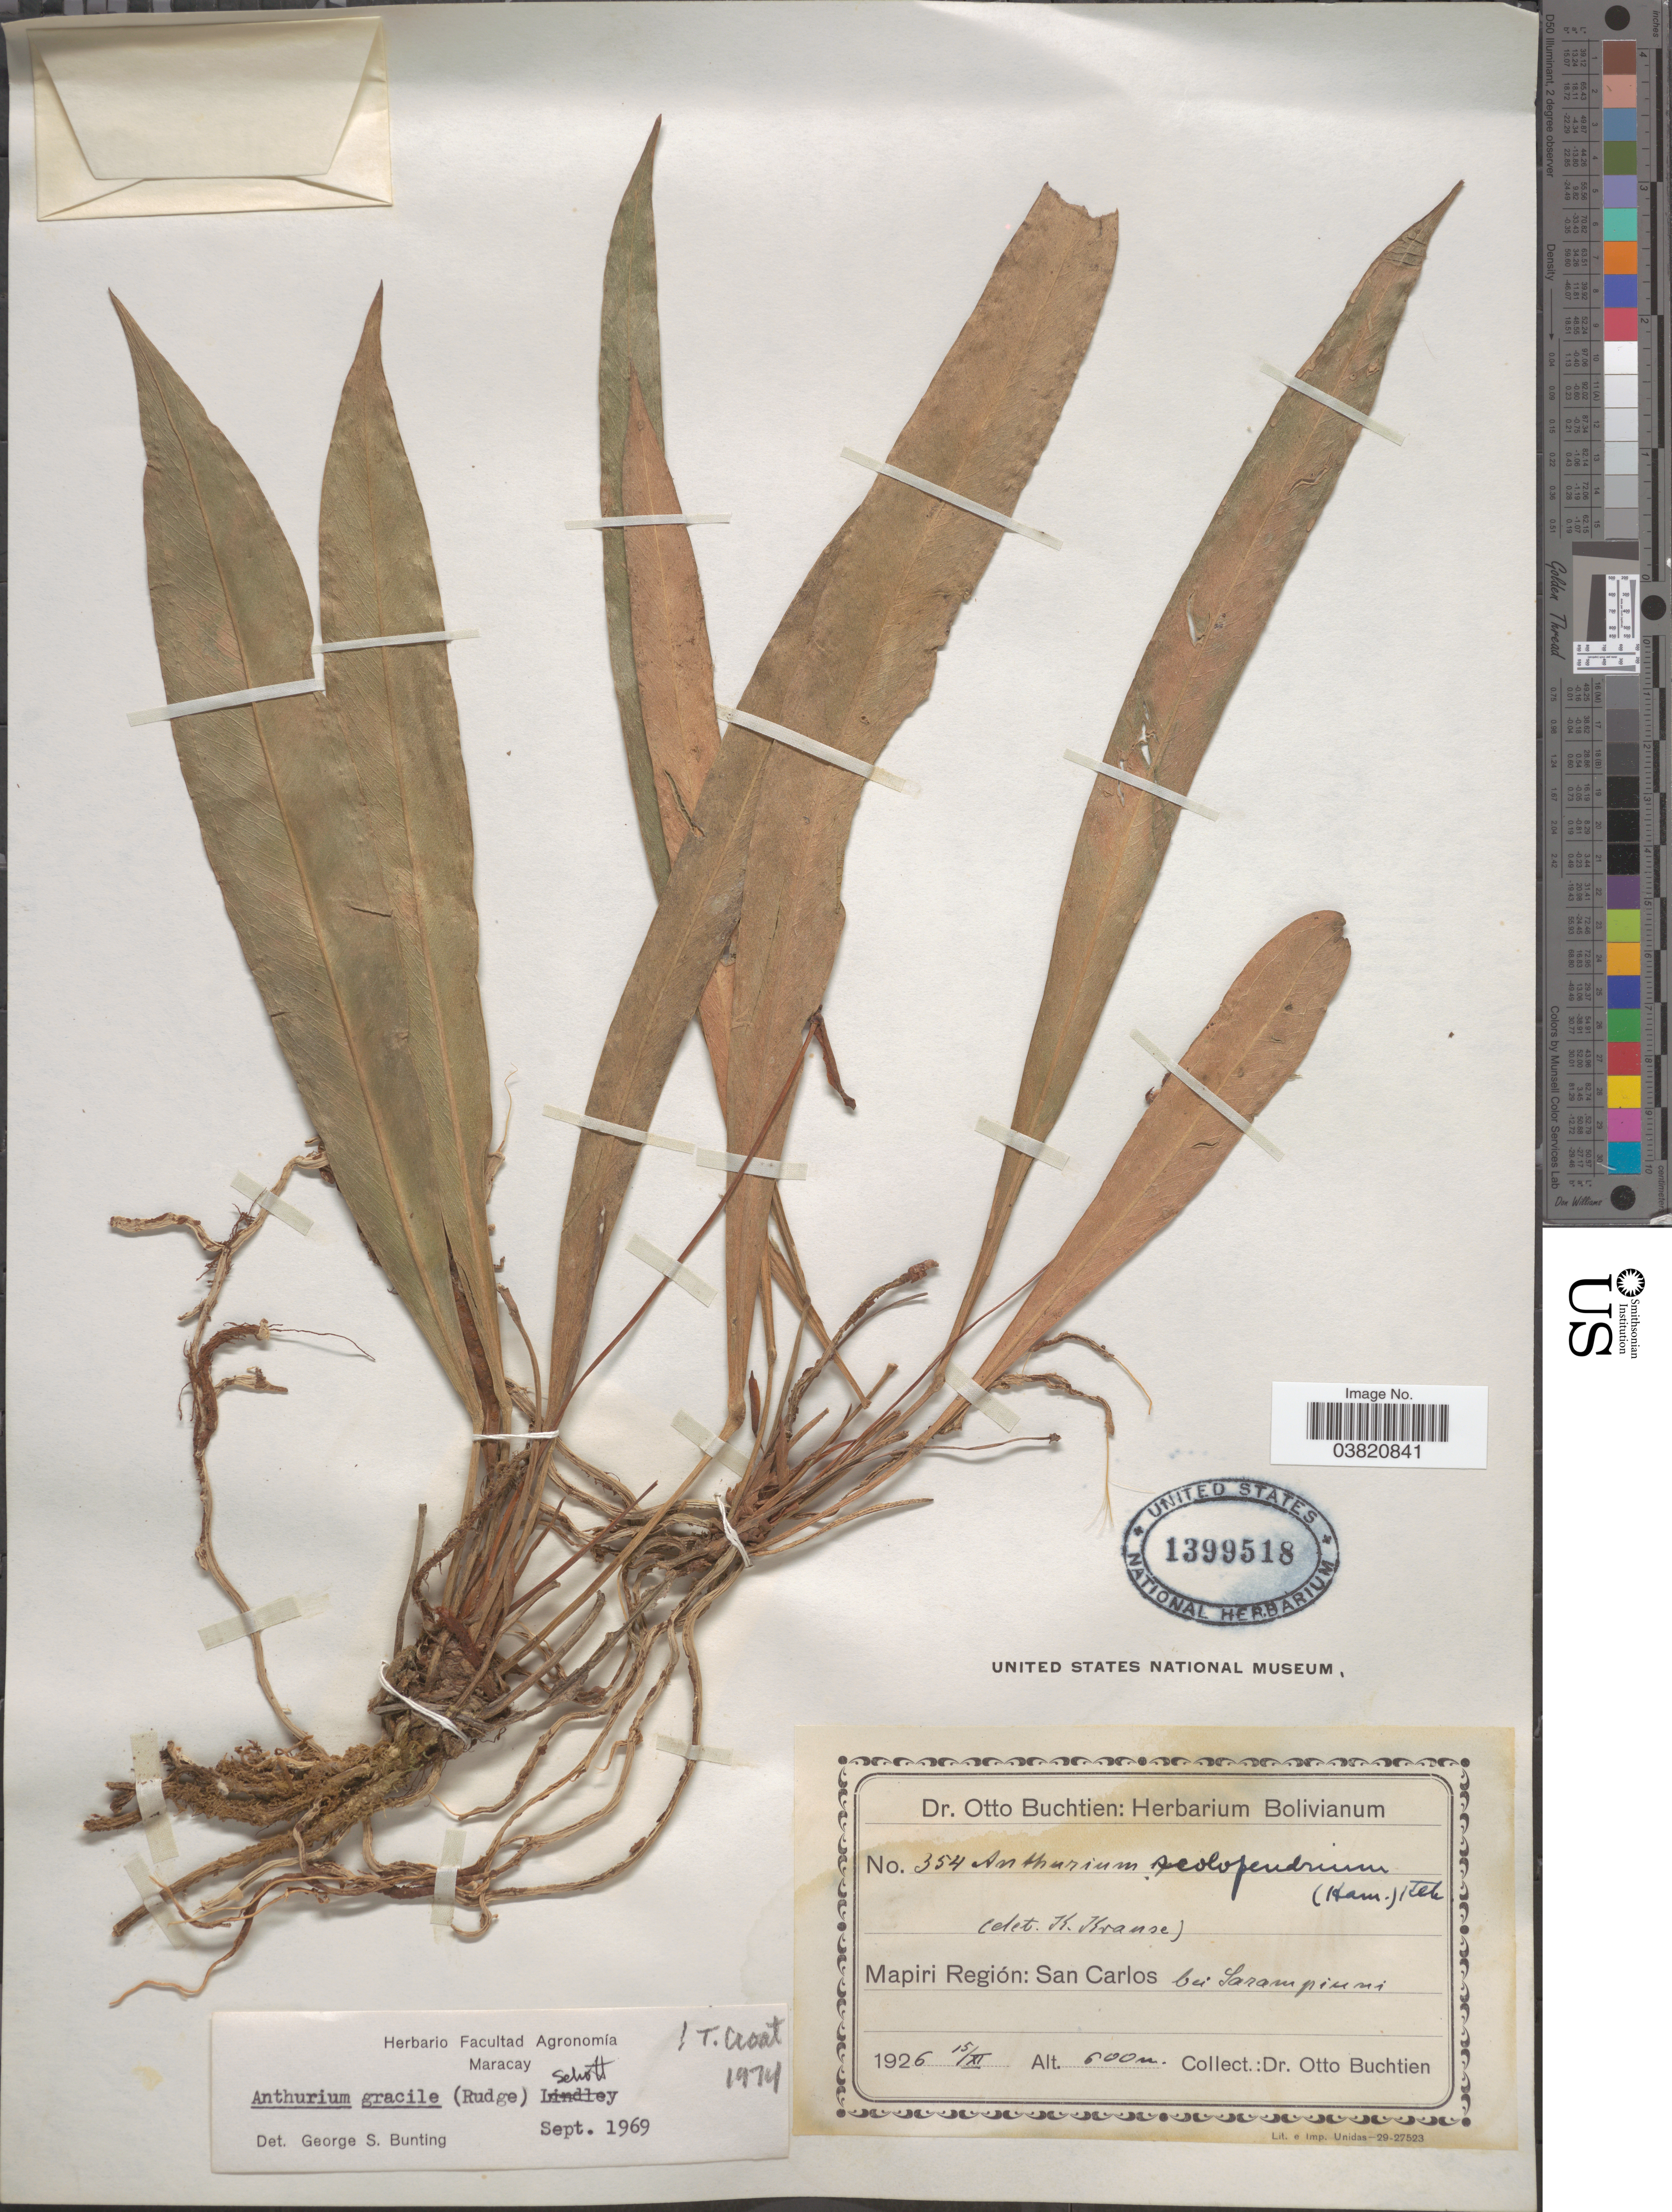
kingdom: Plantae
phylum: Tracheophyta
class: Liliopsida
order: Alismatales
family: Araceae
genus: Anthurium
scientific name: Anthurium gracile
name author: (Rudge) Schott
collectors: O. Buchtien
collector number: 354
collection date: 1926-11-15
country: Bolivia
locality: Mapiri Región: San Carlos bei Sarampiuni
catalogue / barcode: US 1399518